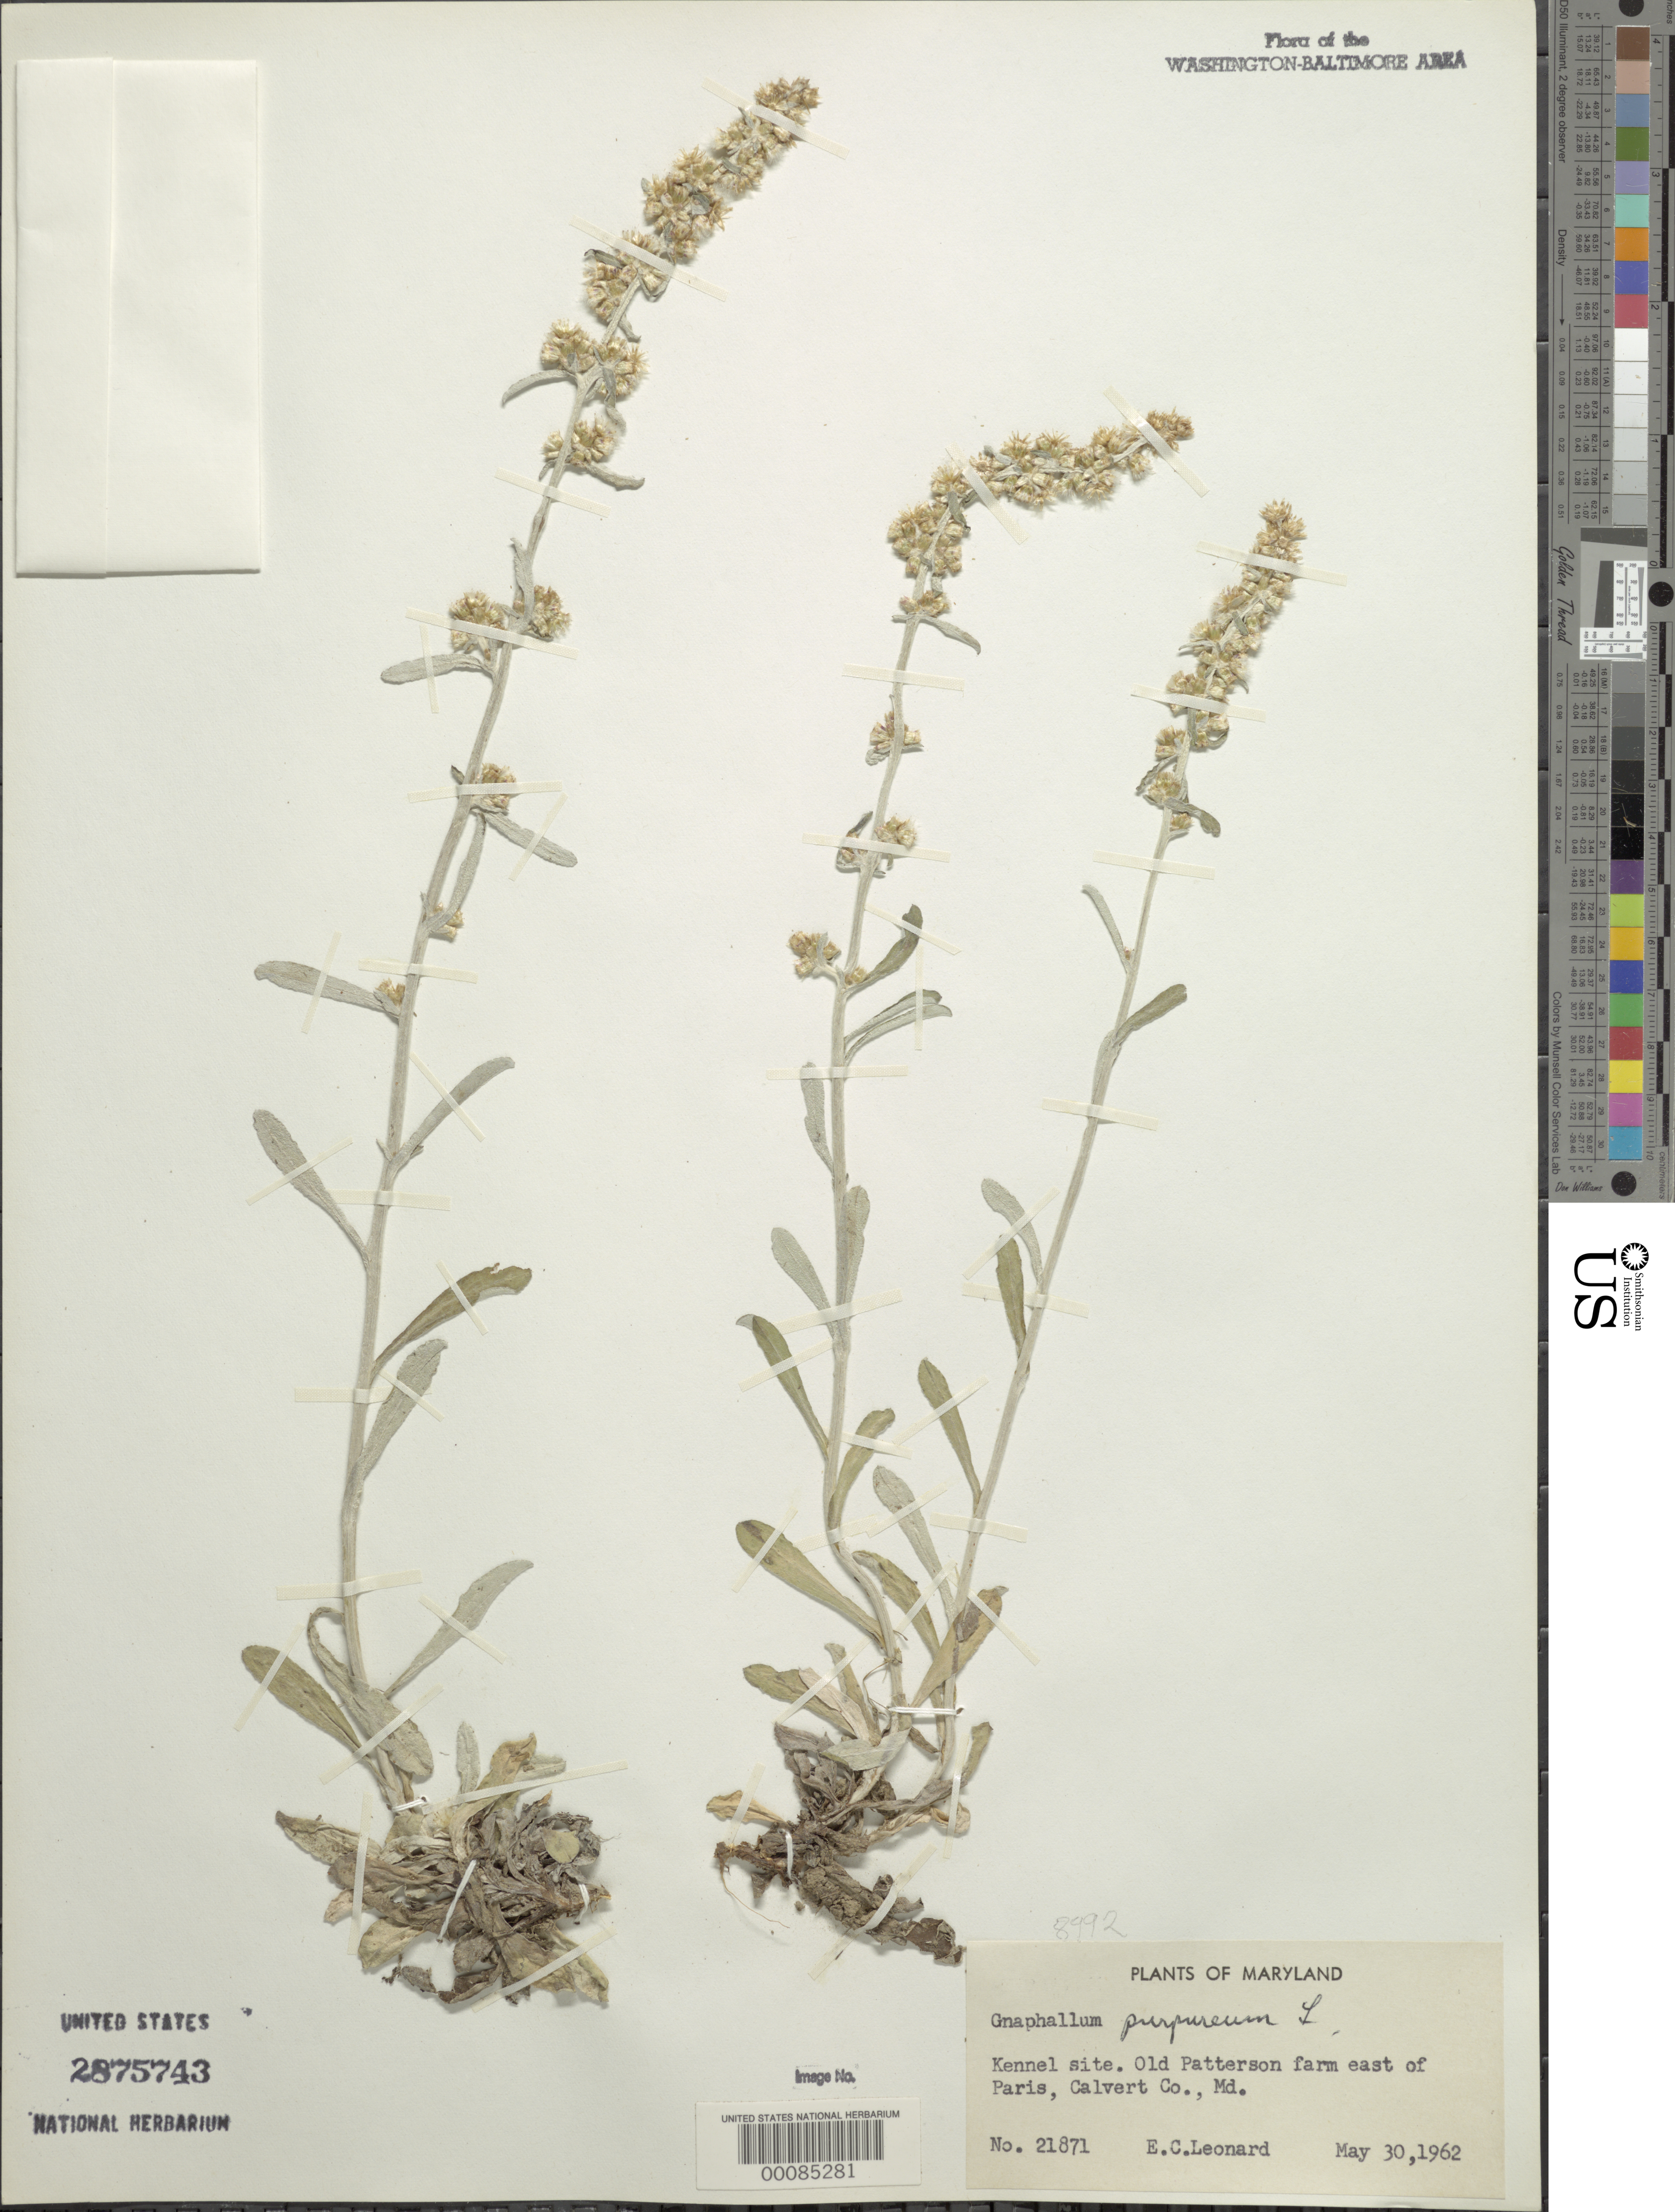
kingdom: Plantae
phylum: Tracheophyta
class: Magnoliopsida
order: Asterales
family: Asteraceae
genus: Gamochaeta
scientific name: Gamochaeta purpurea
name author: (L.) Cabrera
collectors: E. C. Leonard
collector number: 21871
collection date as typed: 30 May 1962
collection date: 1962-05-30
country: United States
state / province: Maryland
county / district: Calvert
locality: East of Paris, Old Patterson Farm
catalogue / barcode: US 2875743